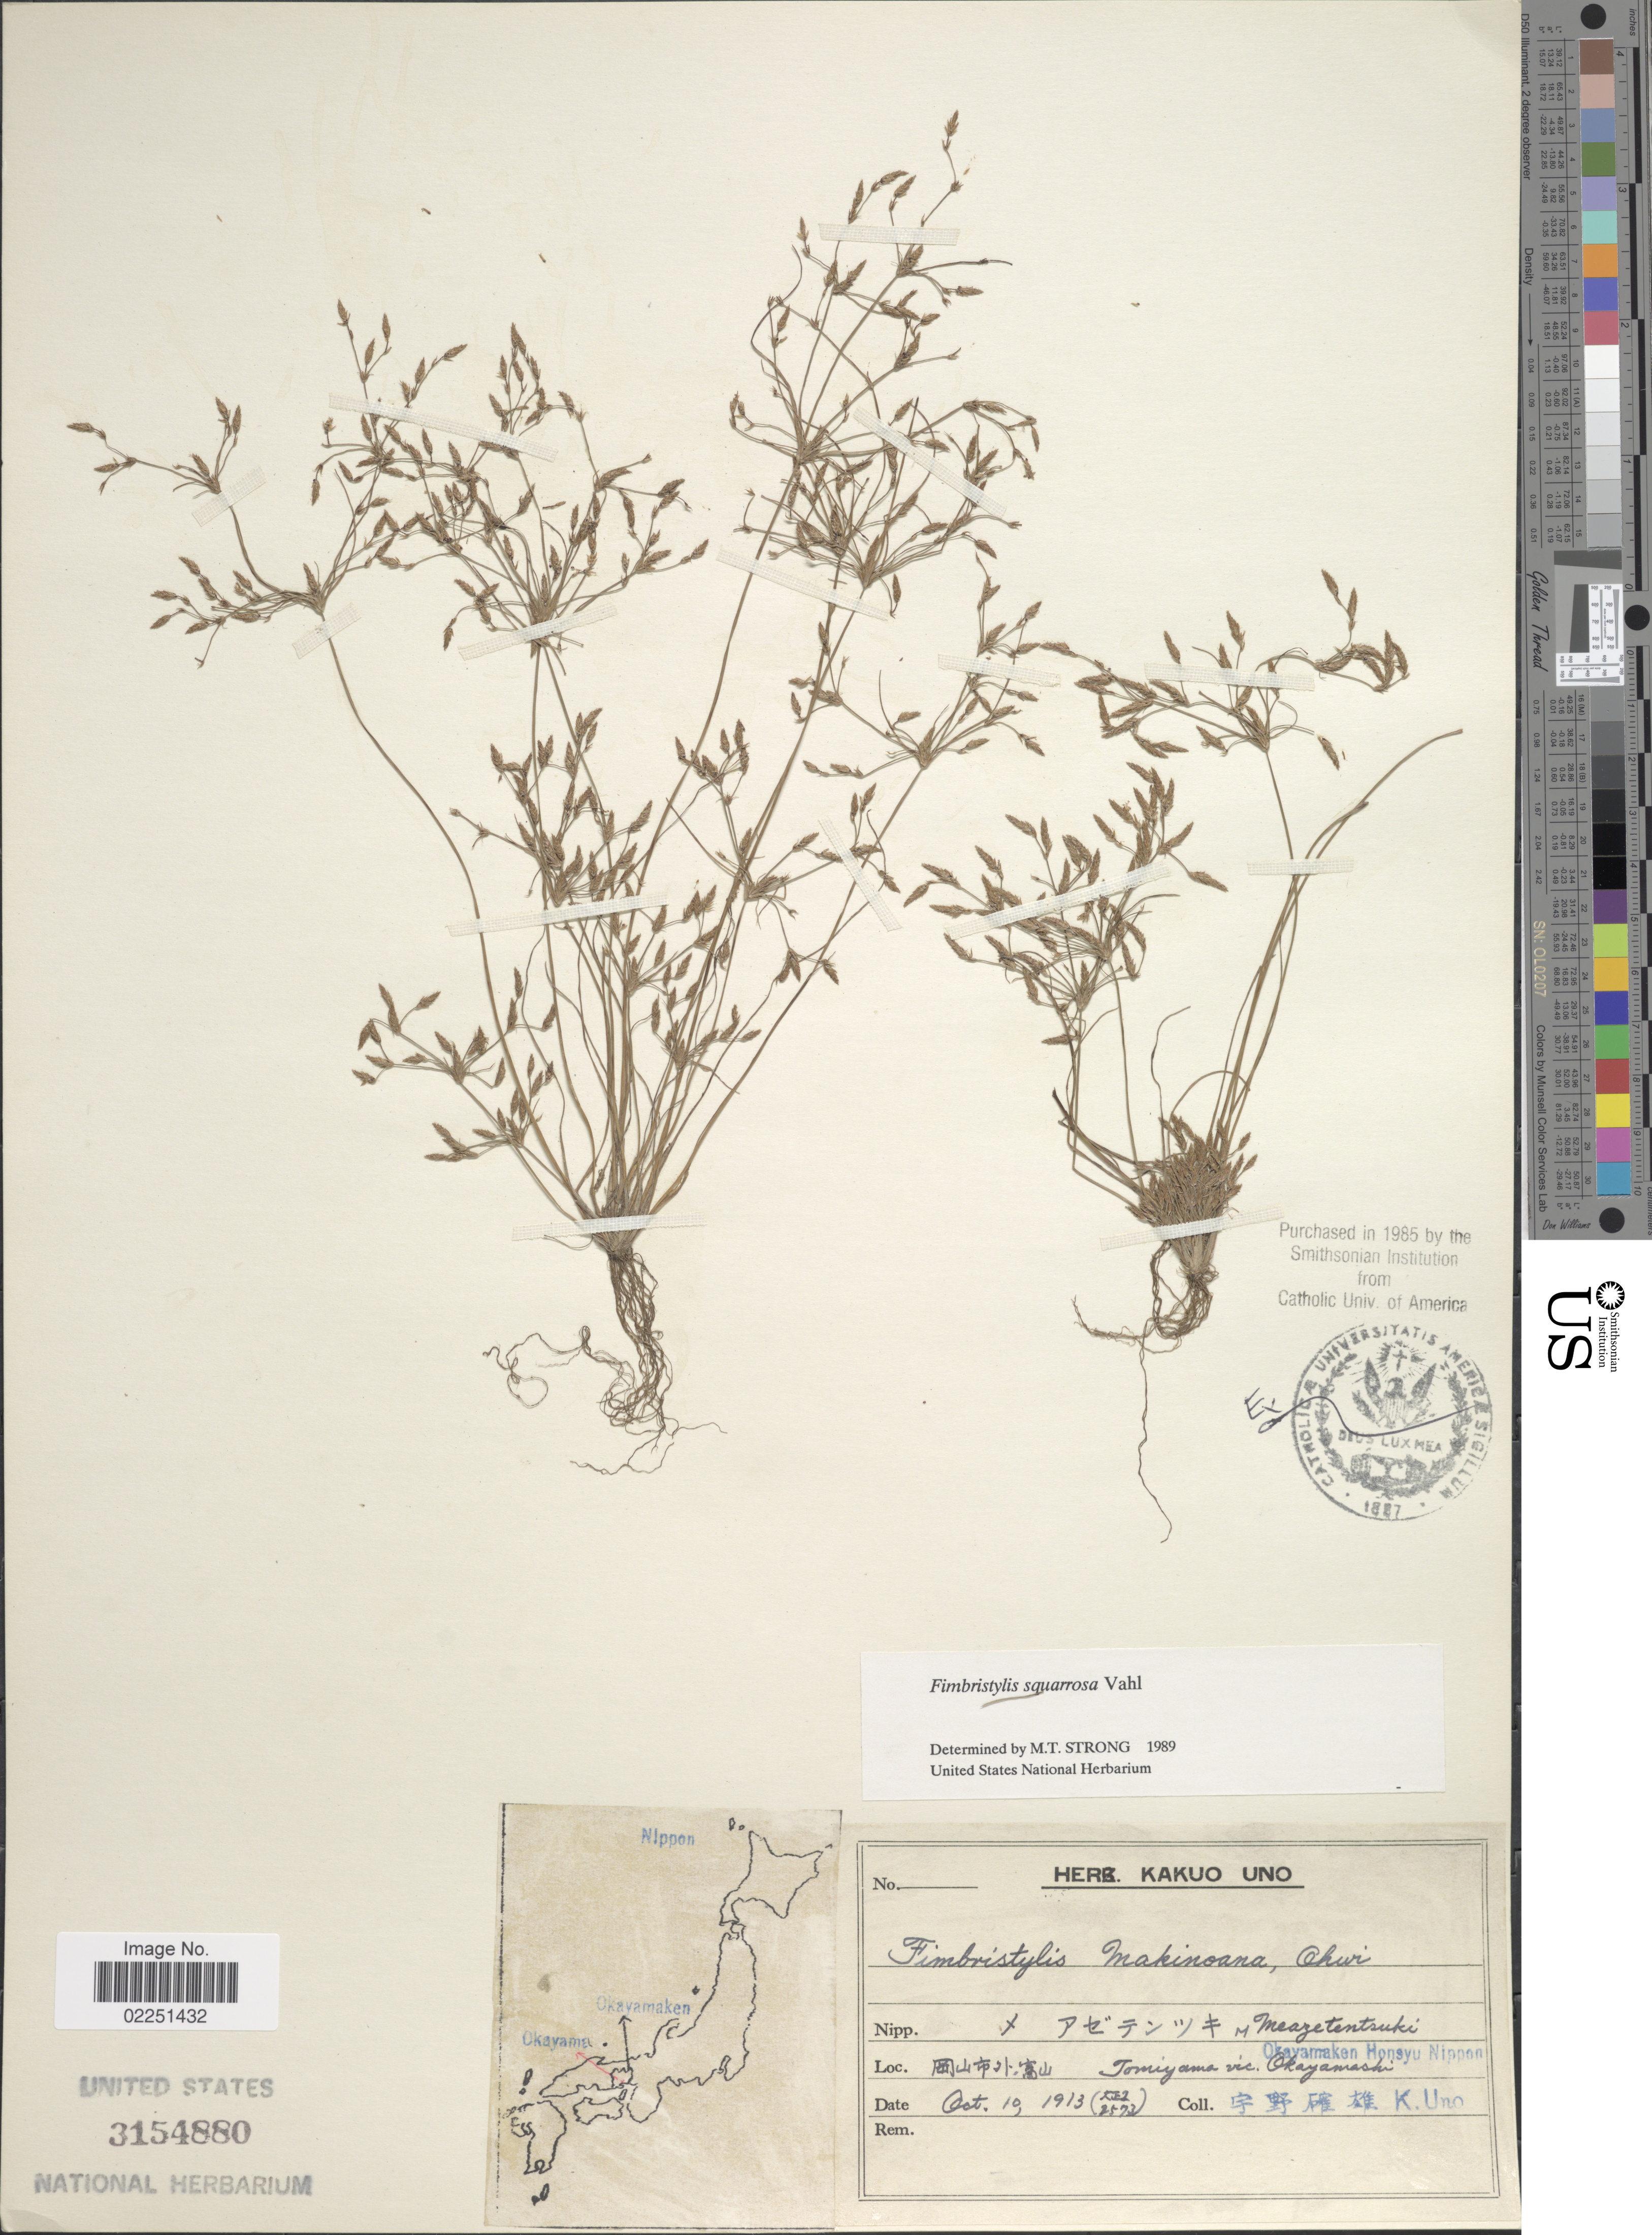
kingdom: Plantae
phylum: Tracheophyta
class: Liliopsida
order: Poales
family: Cyperaceae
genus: Fimbristylis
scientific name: Fimbristylis squarrosa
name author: Vahl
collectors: K. Uno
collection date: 1913-10-10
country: Japan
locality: Okayamaken Honsyu Nippan, Tomiyama vic. Okayamashi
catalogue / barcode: US 3154880